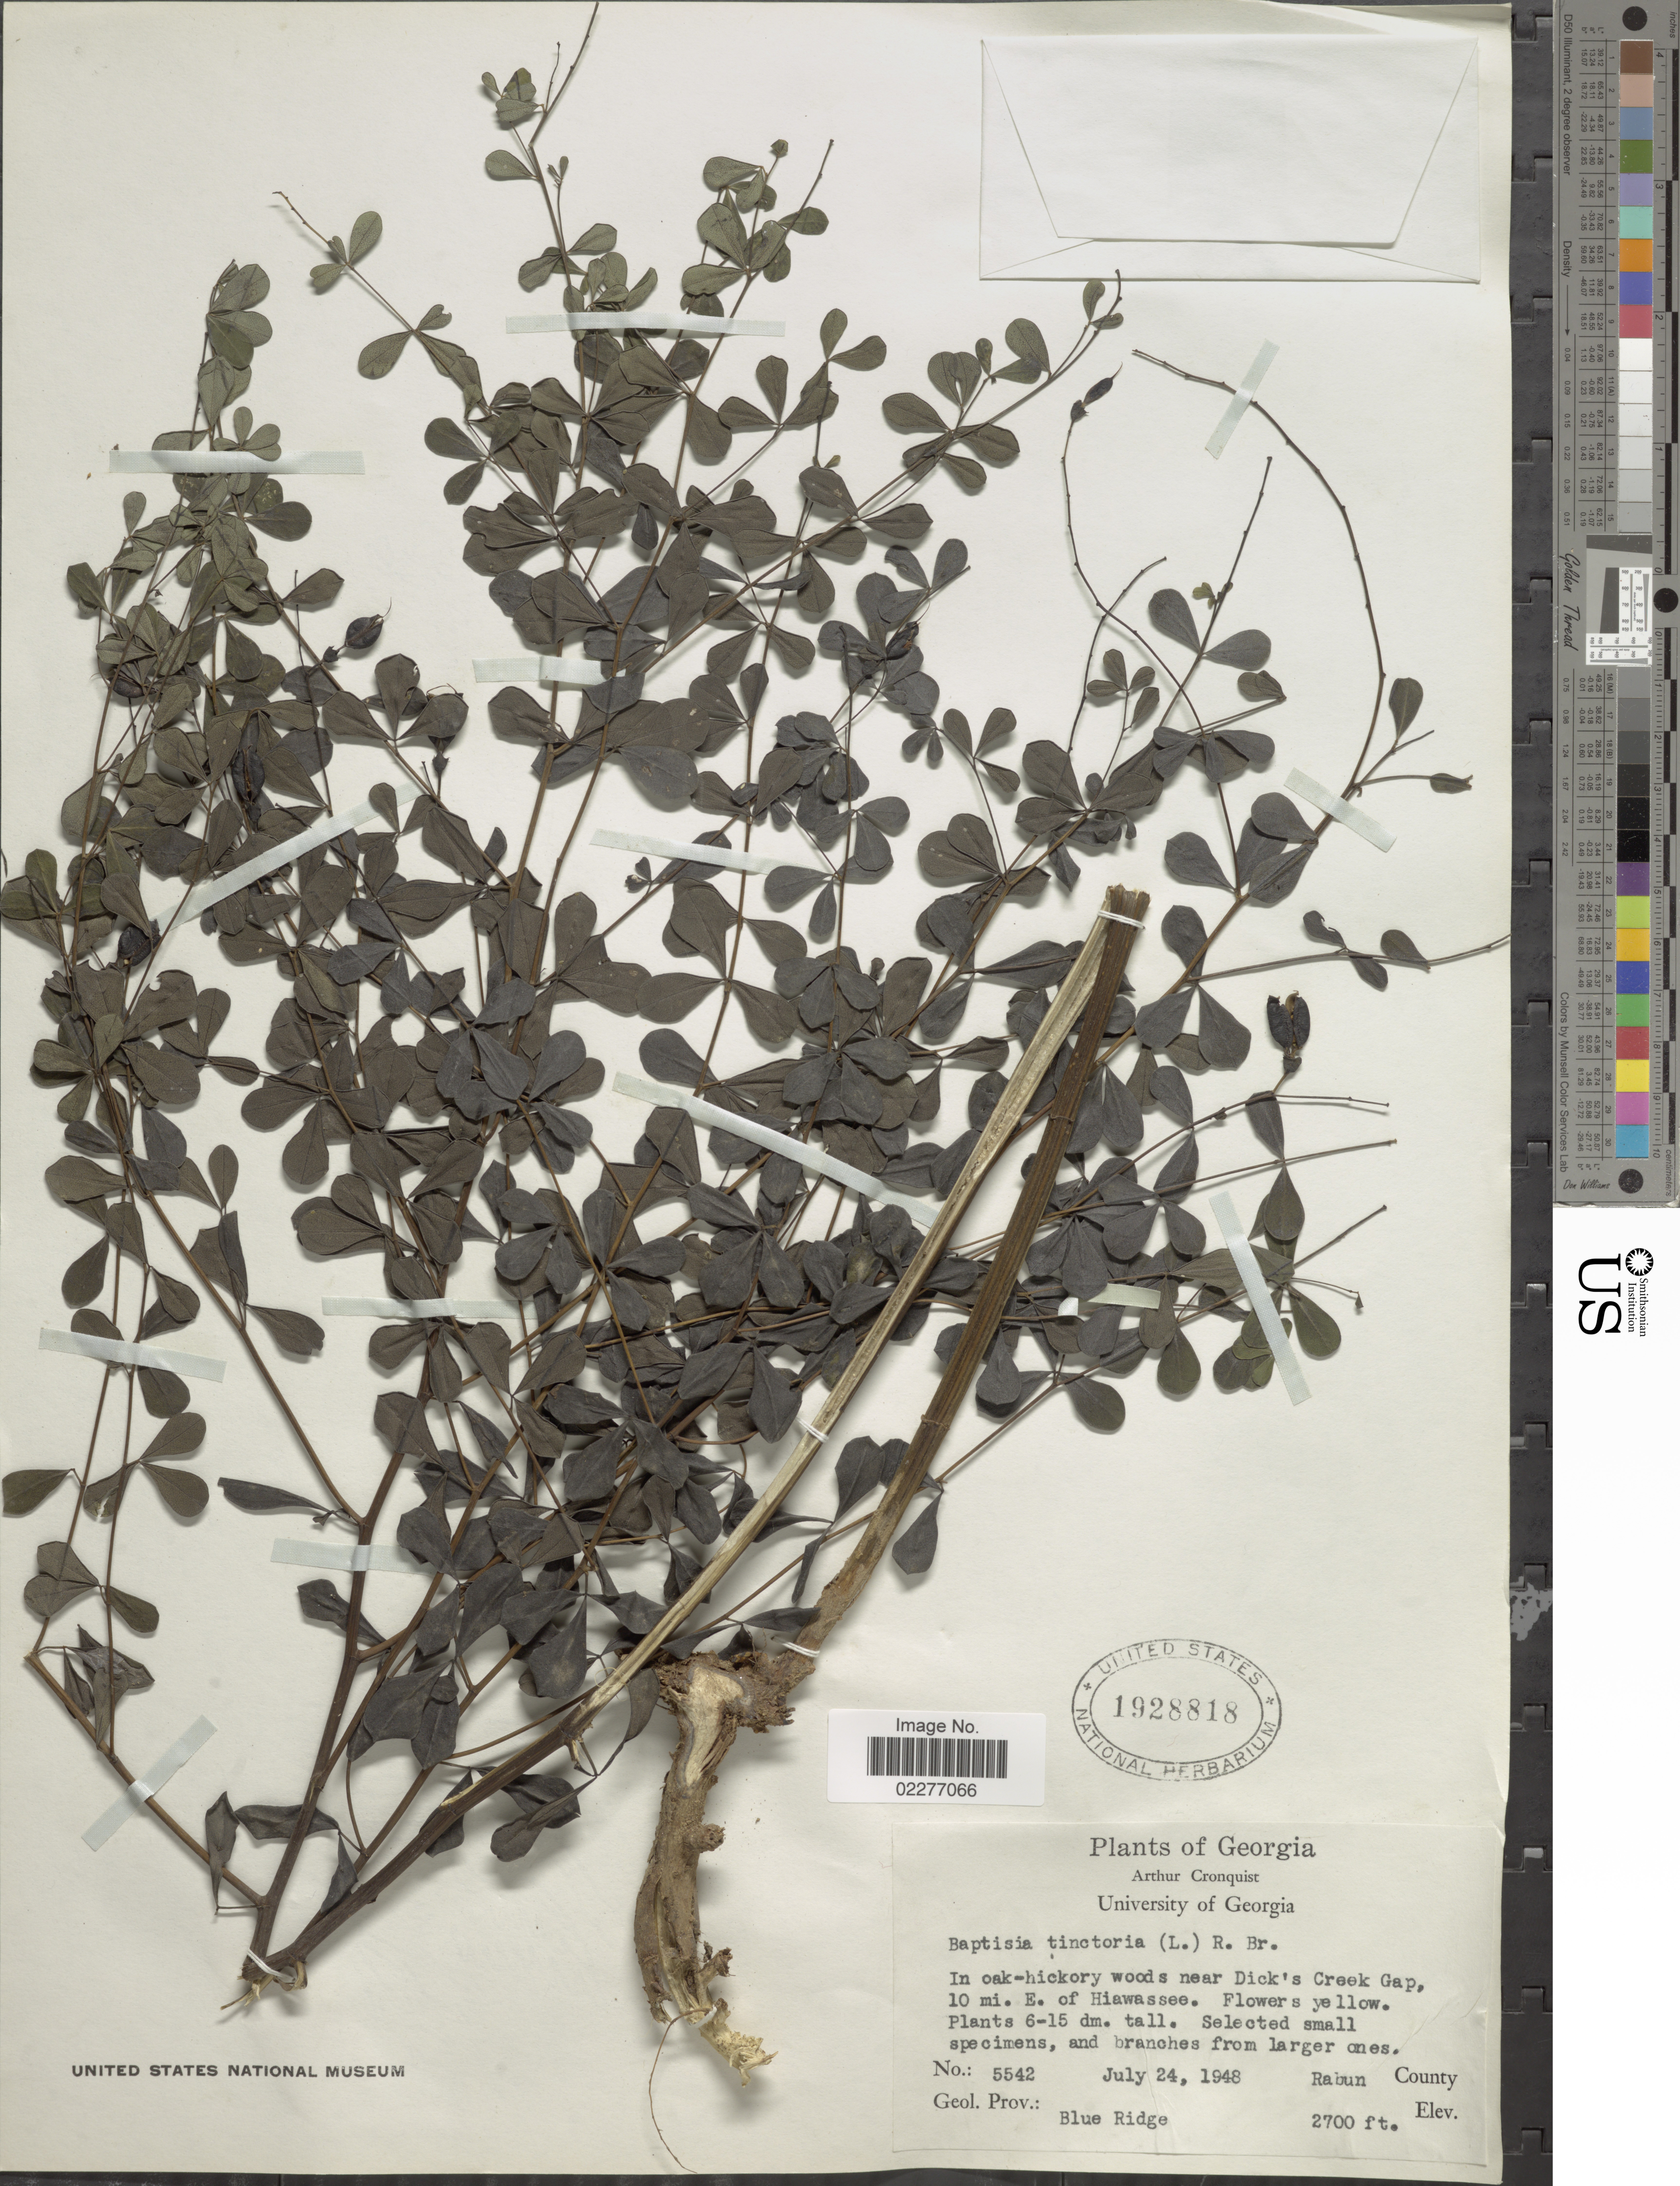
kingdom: Plantae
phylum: Tracheophyta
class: Magnoliopsida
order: Fabales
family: Fabaceae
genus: Baptisia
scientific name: Baptisia tinctoria var. crebra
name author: Fernald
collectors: A. J. Cronquist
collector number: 5542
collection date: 1948-07-24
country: United States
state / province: Georgia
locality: In oak-hickory woods near Dick's Creek Gap, 10 mi E of Hiawassee, Rabun County, Geol Prov: Blue Ridge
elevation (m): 823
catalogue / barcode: US 1928818